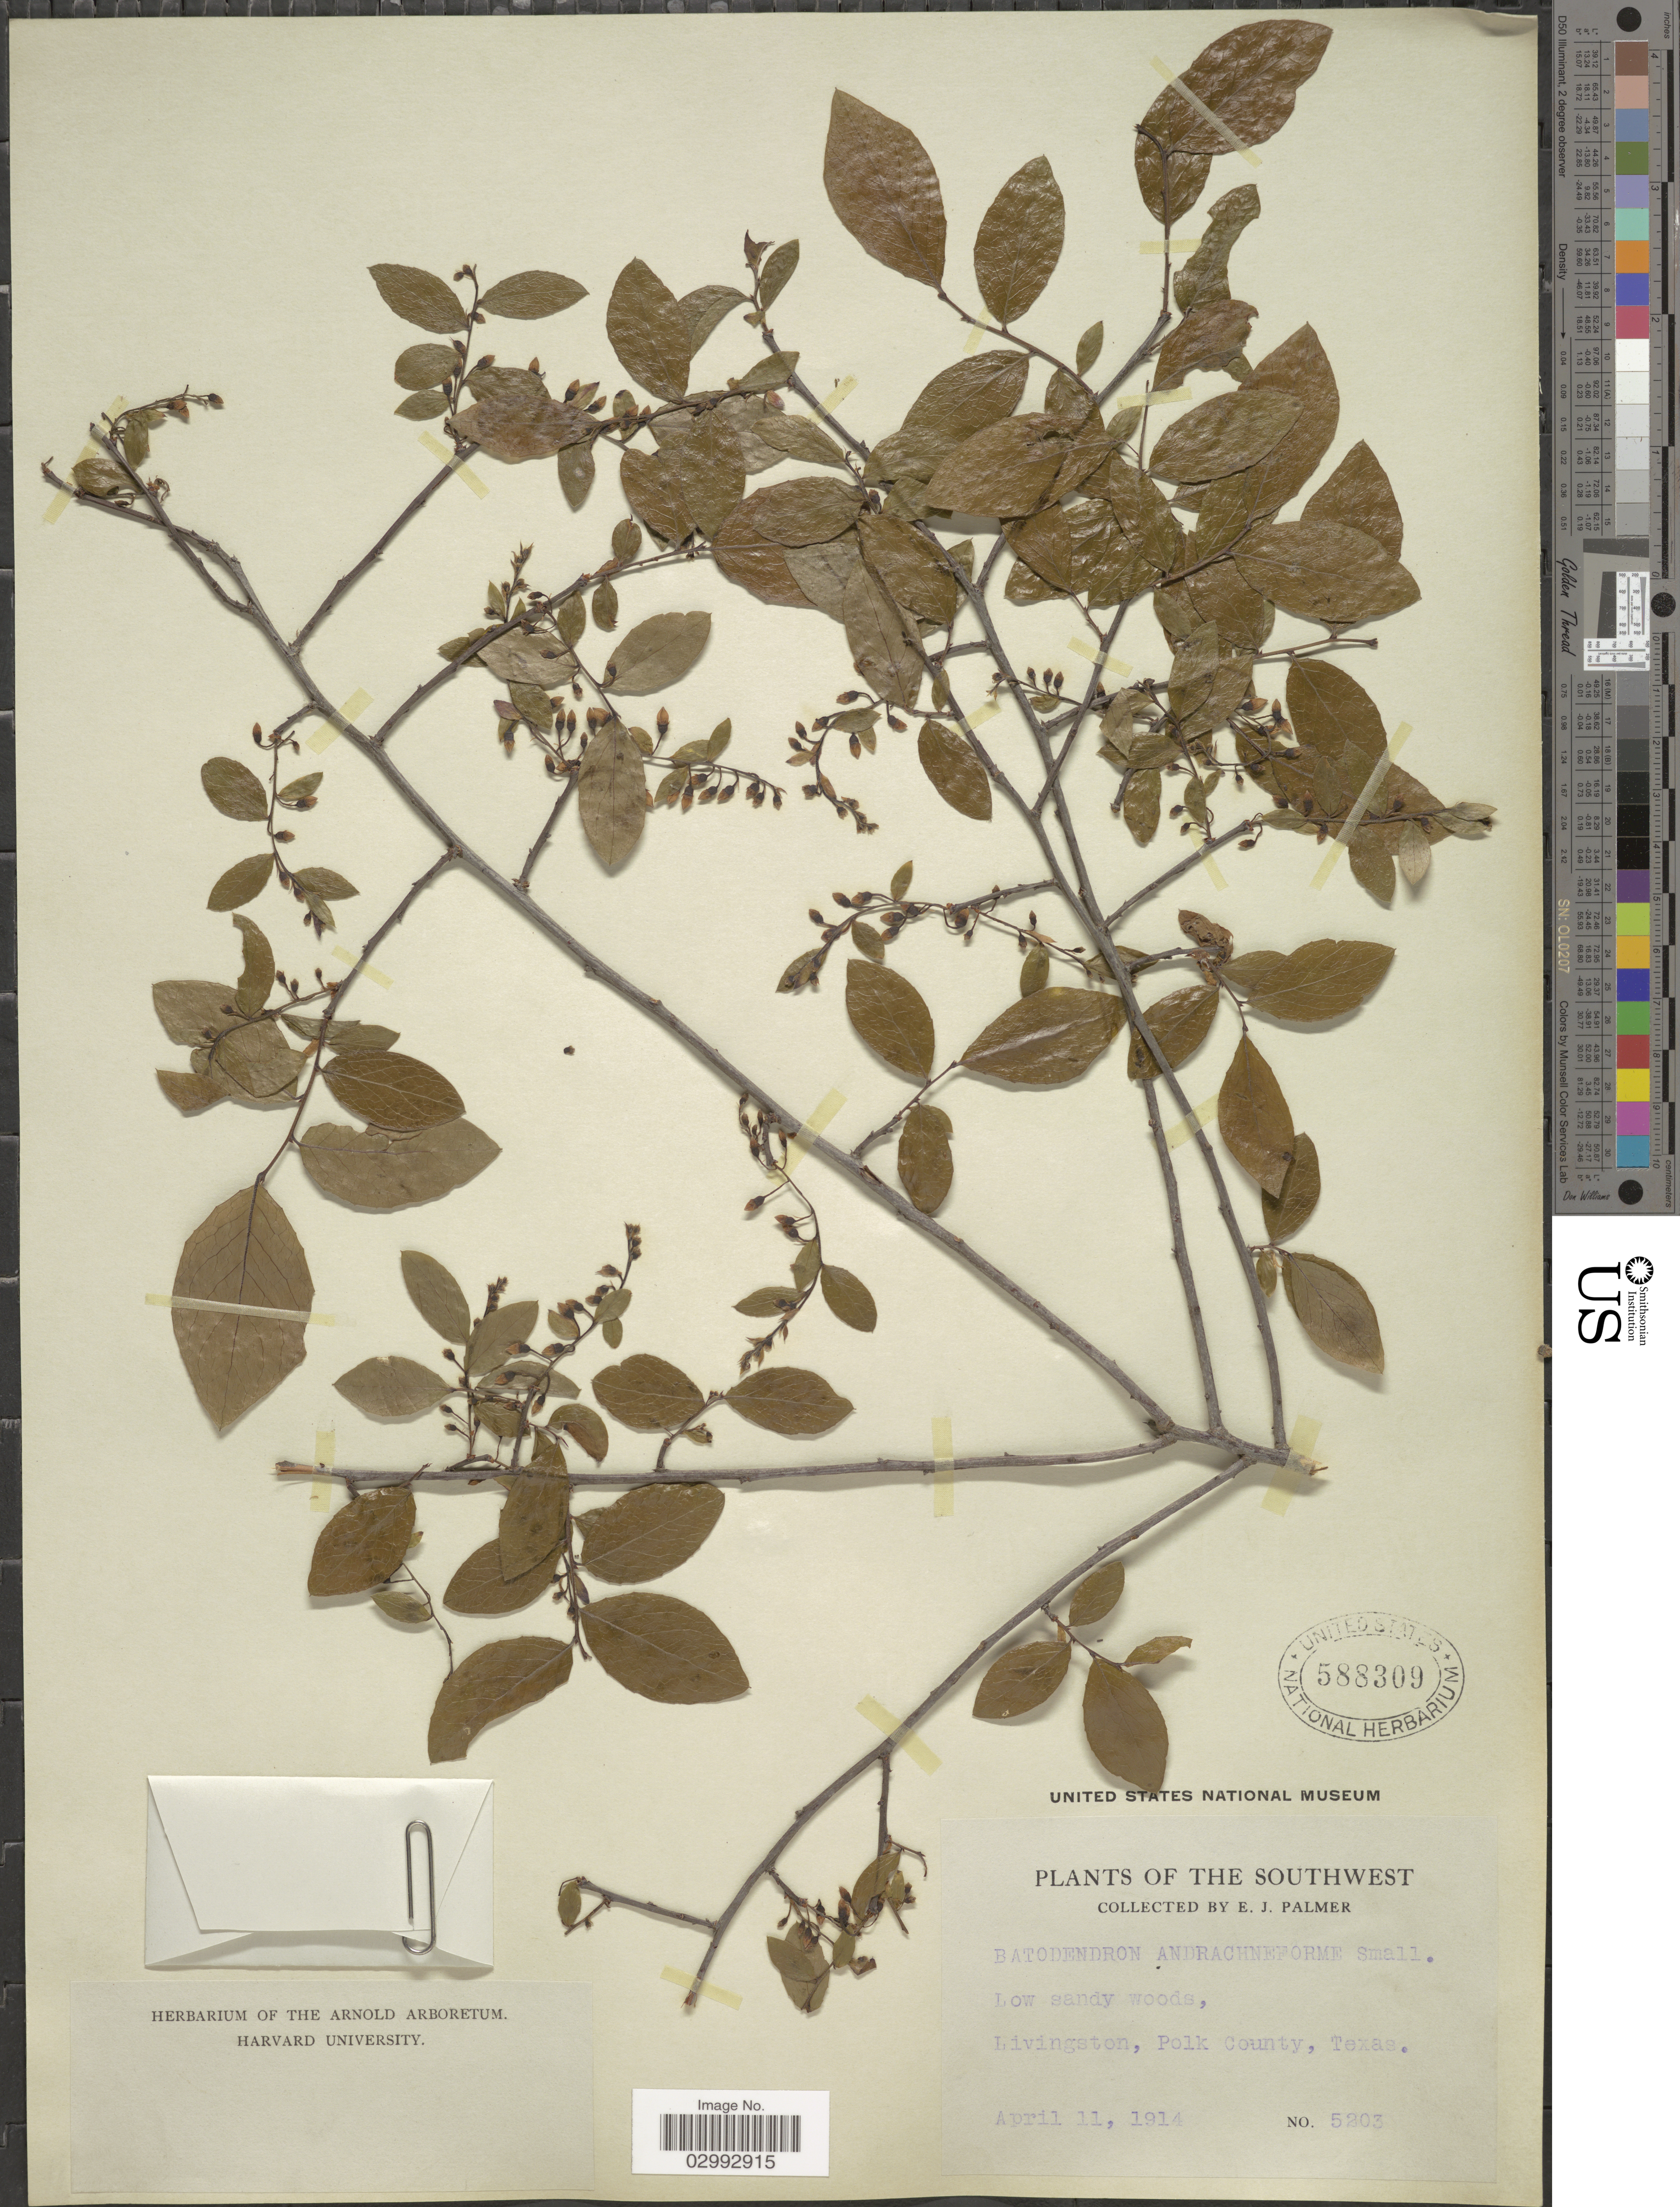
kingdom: Plantae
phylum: Tracheophyta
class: Magnoliopsida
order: Ericales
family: Ericaceae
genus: Batodendron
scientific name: Batodendron arboreum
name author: Nutt.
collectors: E. J. Palmer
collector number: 5203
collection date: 1914-04-11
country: United States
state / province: Texas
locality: Southwest. Low sandy woods, Livingston, Polk County.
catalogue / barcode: US 588309